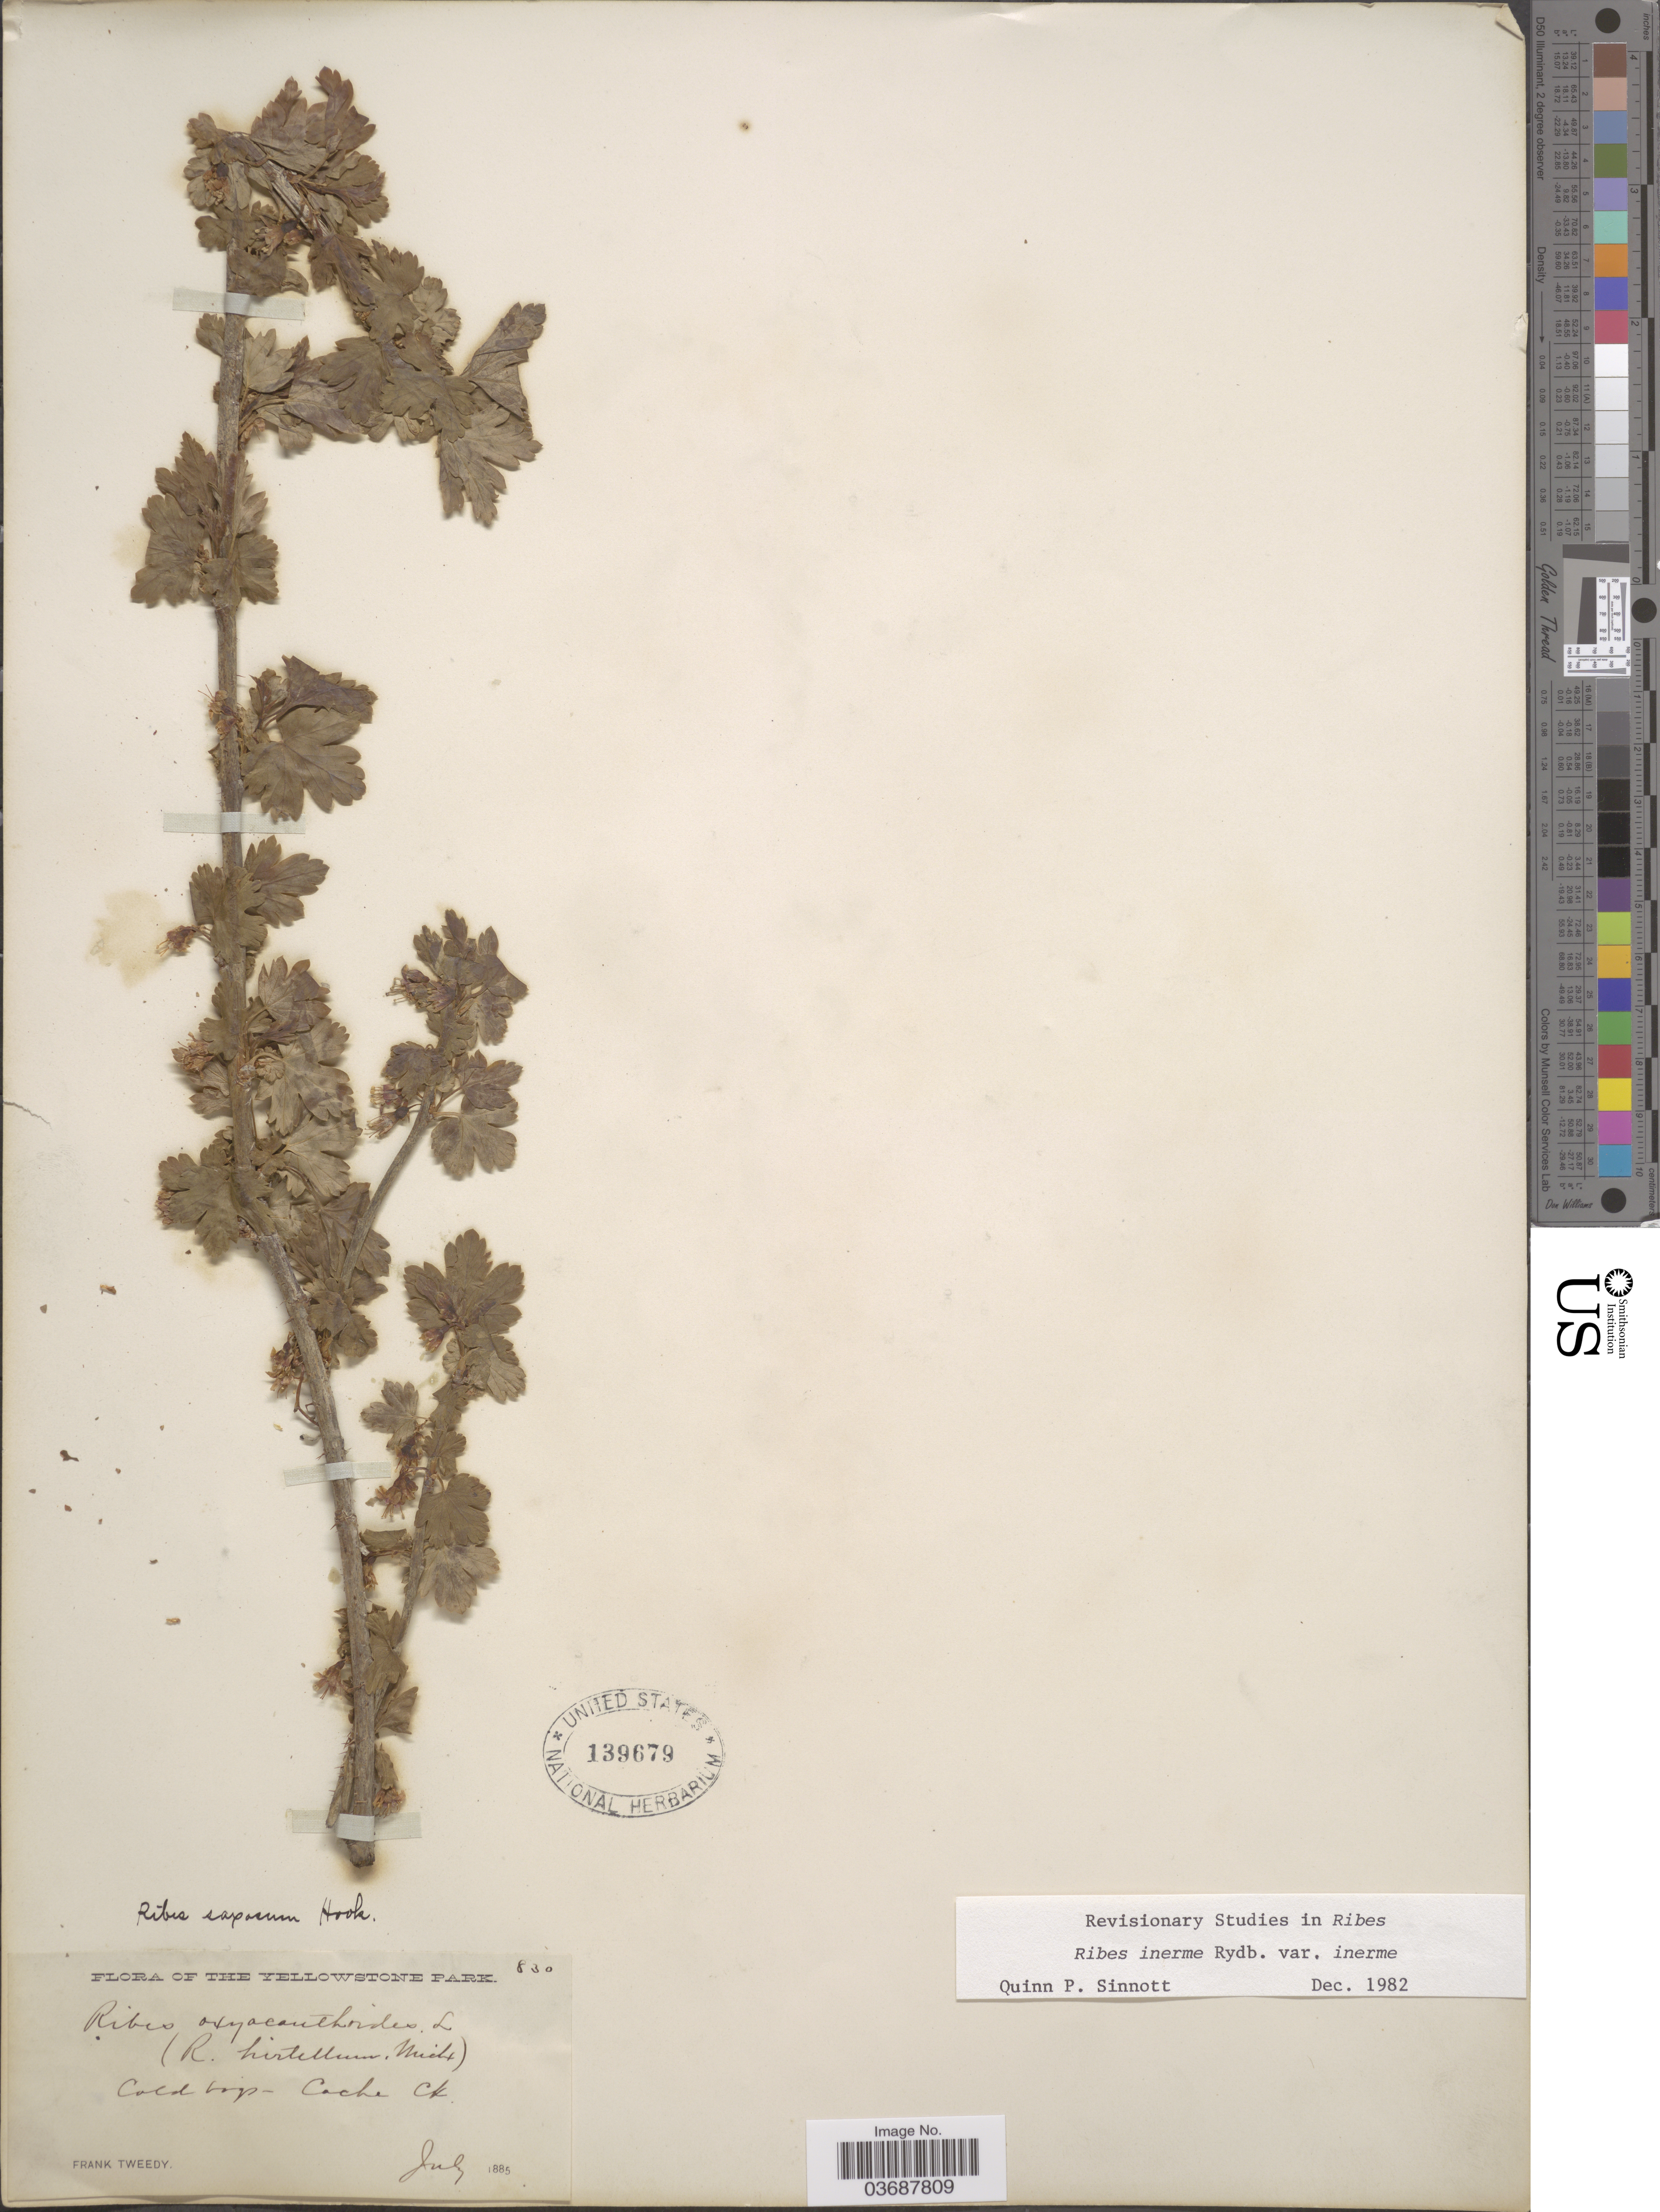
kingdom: Plantae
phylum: Tracheophyta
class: Magnoliopsida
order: Saxifragales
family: Grossulariaceae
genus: Ribes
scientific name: Ribes inerme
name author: Rydb.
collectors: F. Tweedy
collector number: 830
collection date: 1885-07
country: United States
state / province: Wyoming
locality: The Yellowstone Park. Cold bogs- Cache Ck.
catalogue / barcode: US 139679